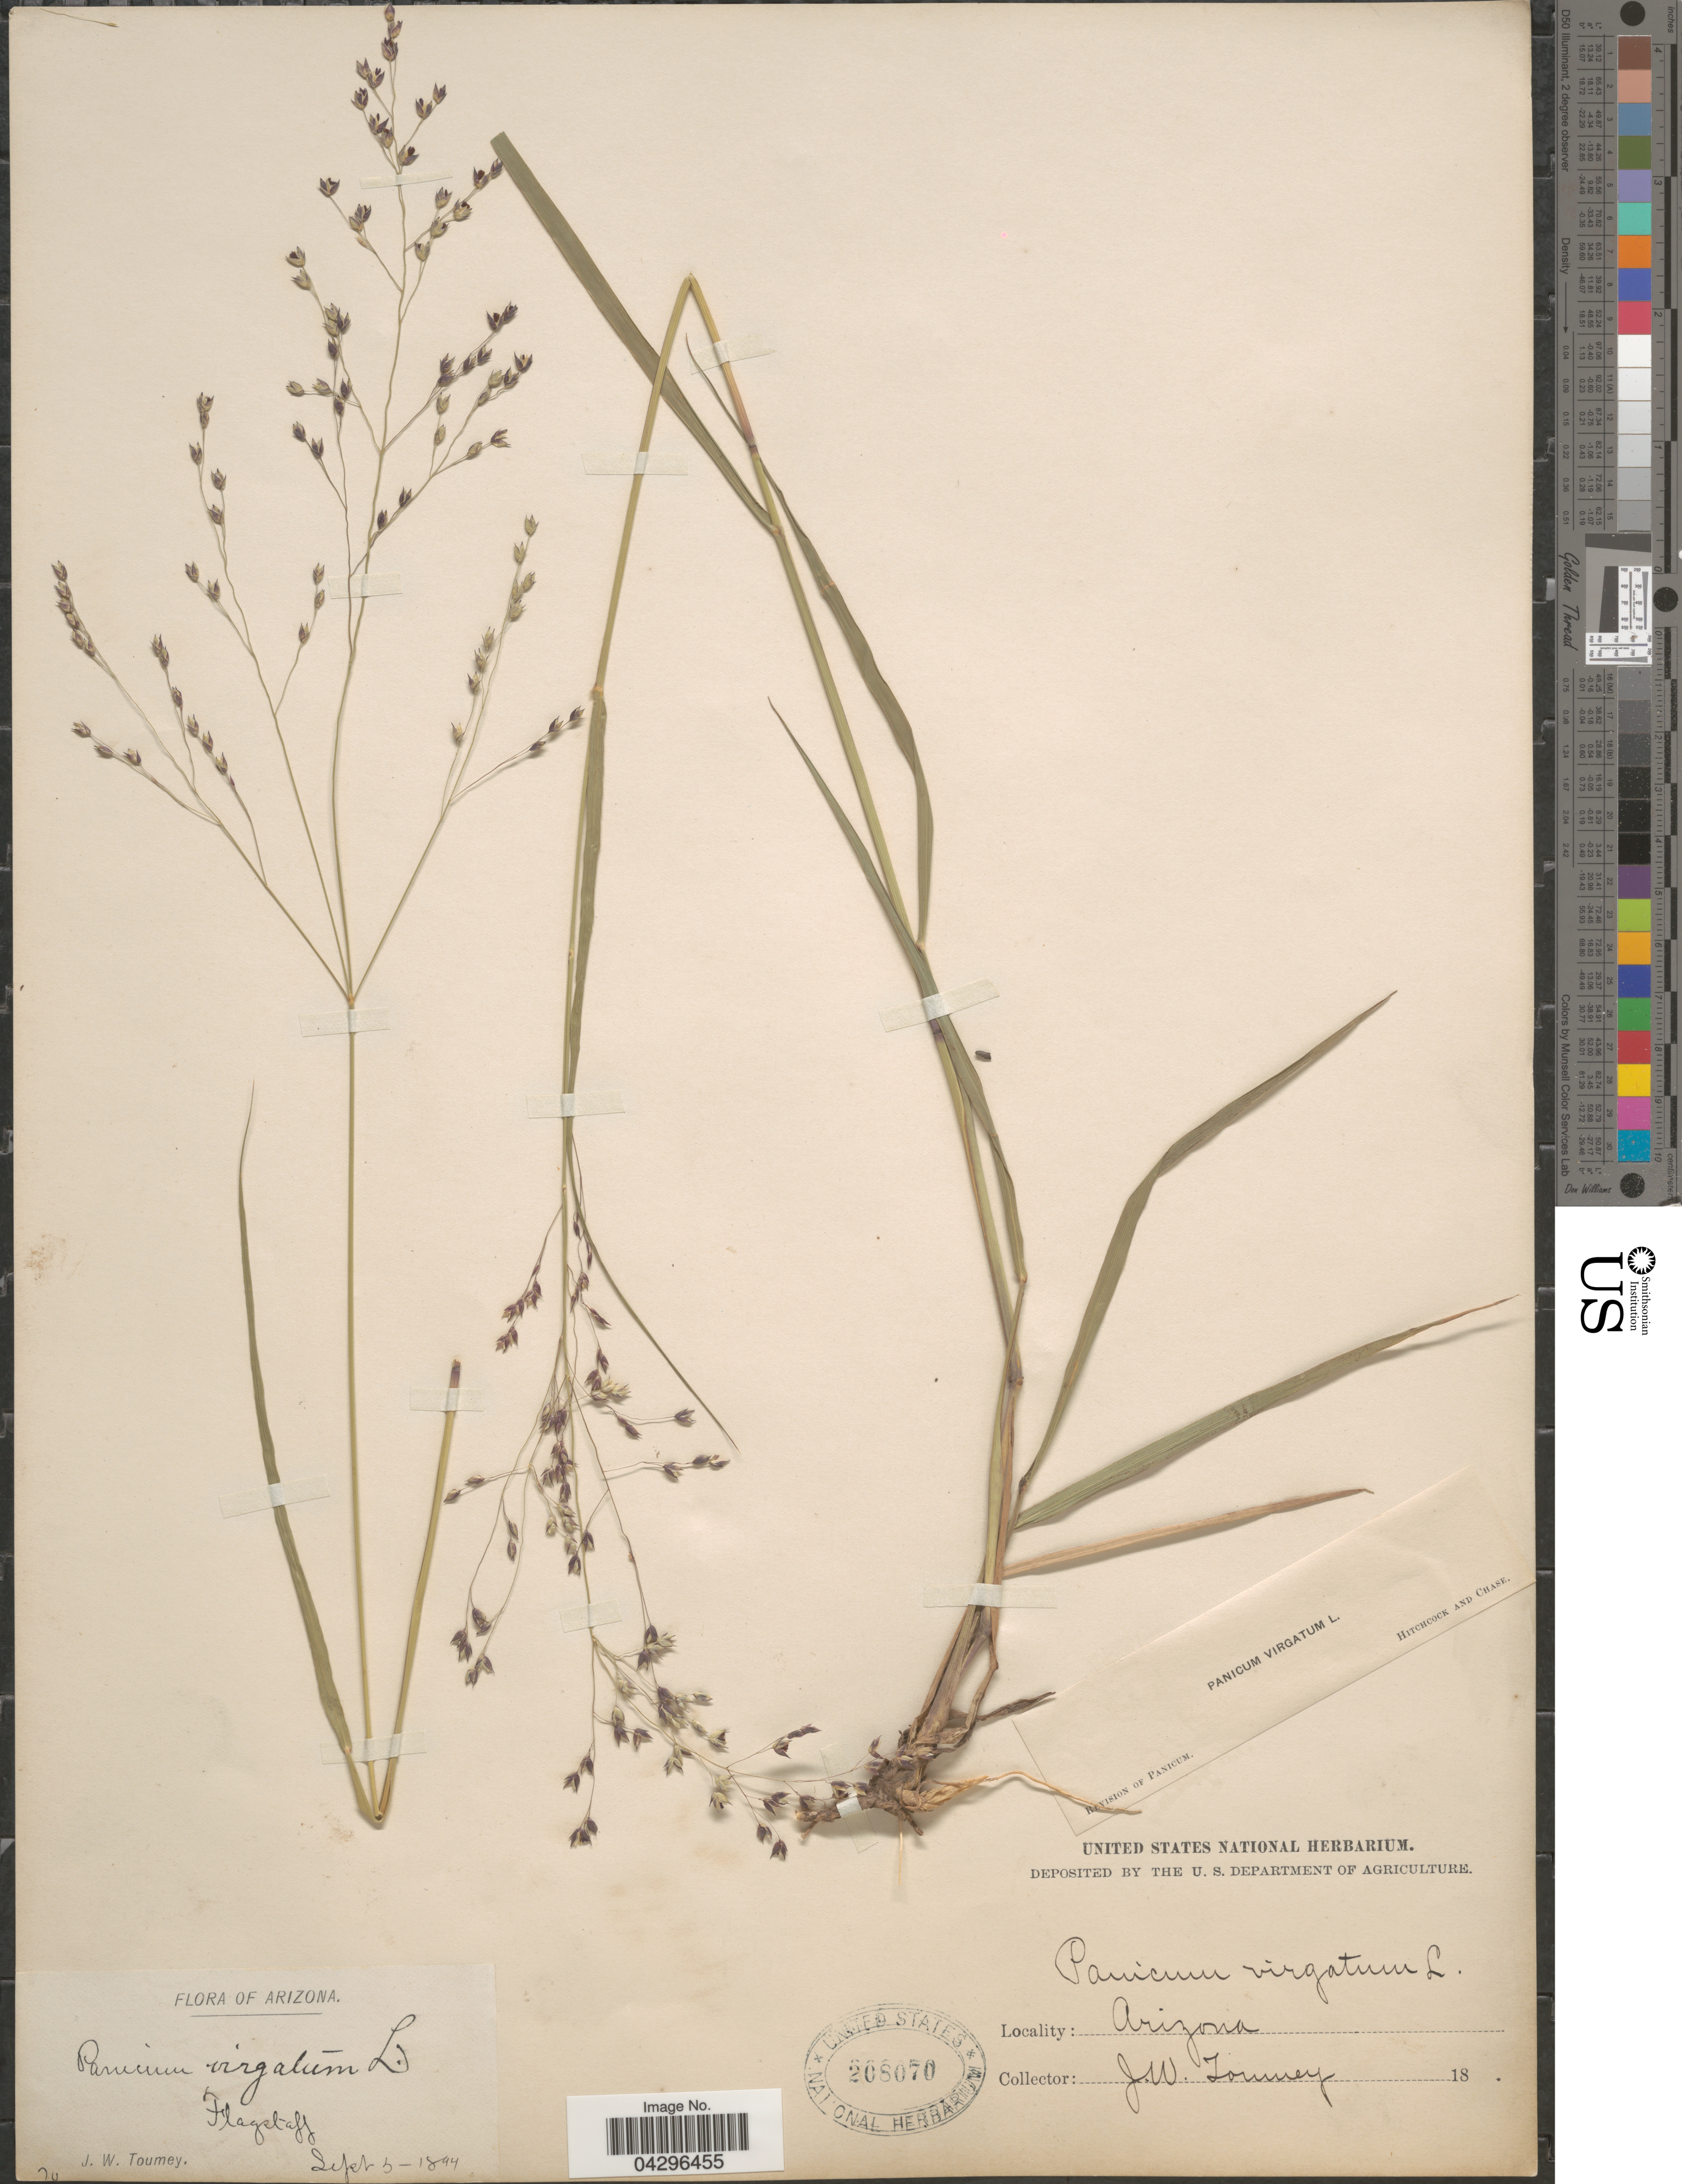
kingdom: Plantae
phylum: Tracheophyta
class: Liliopsida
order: Poales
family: Poaceae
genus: Panicum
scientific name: Panicum virgatum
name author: L.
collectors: J. W. Toumey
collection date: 1894-09-05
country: United States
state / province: Arizona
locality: Flagstaff.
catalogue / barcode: US 208070